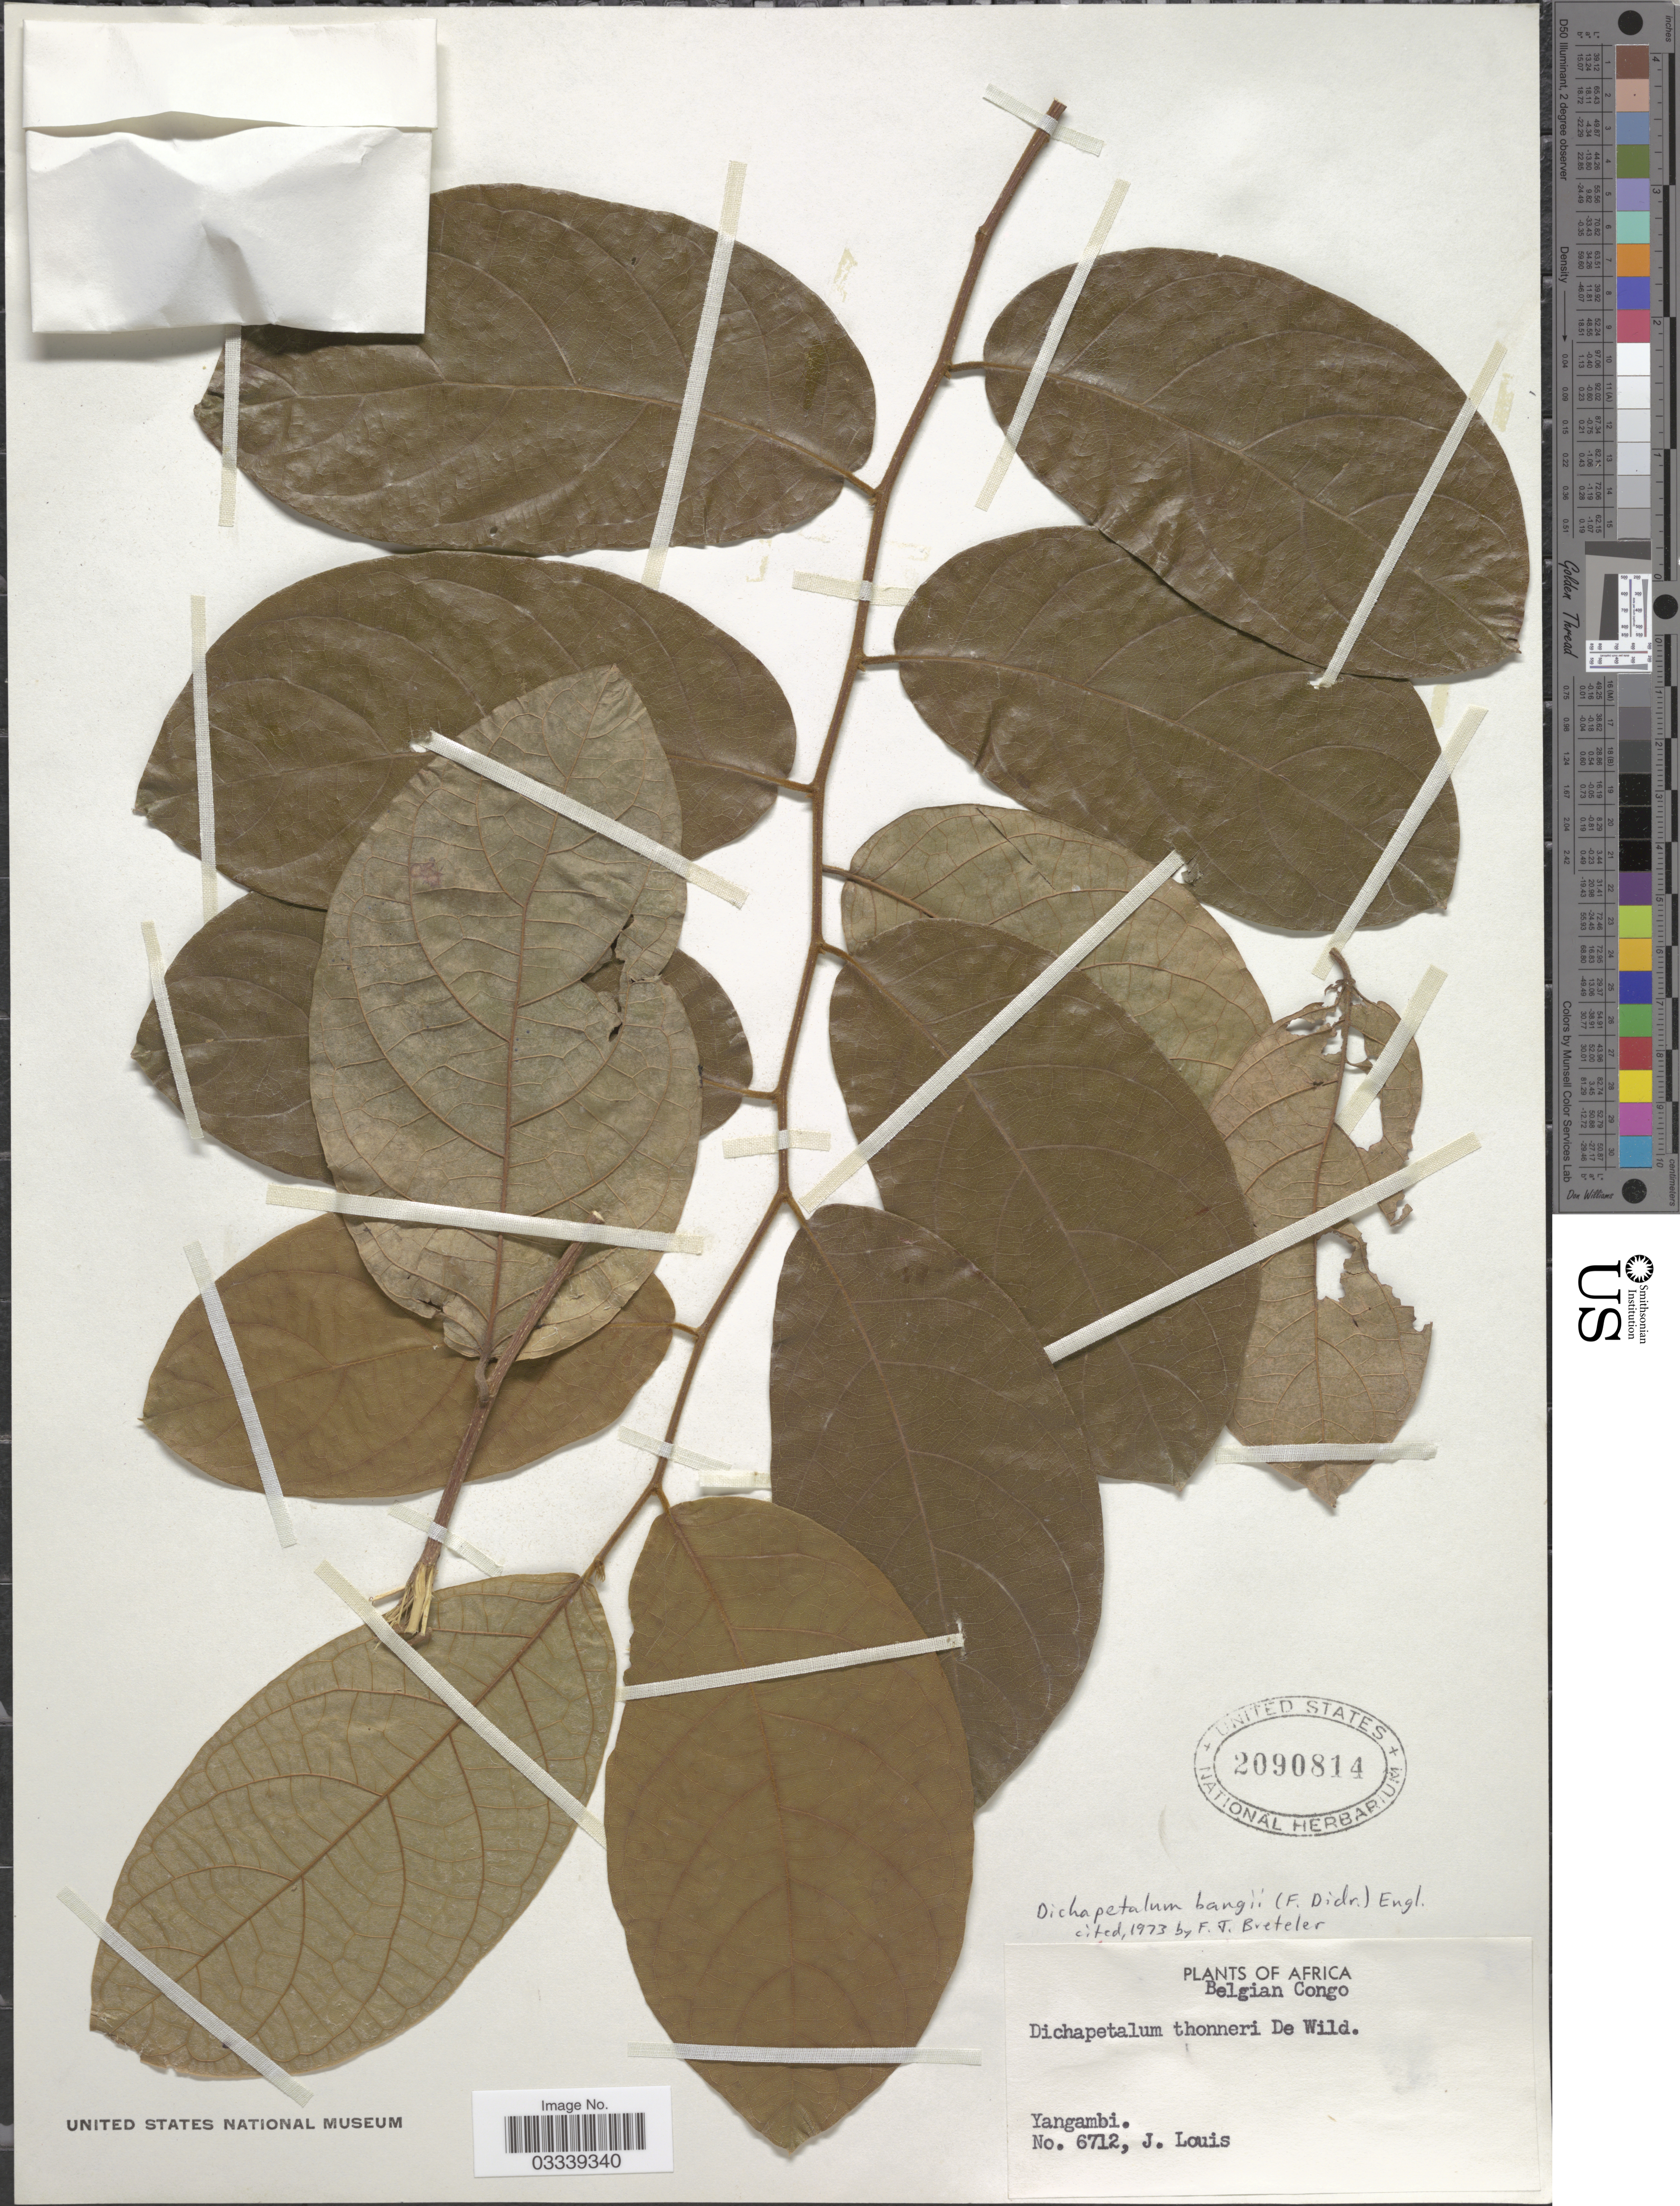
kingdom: Plantae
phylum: Tracheophyta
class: Magnoliopsida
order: Malpighiales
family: Dichapetalaceae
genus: Dichapetalum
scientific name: Dichapetalum bangii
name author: (Didr.) Engl.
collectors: J. Louis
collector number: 6712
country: Congo, Democratic Republic of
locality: Belgian Congo, Yangambi.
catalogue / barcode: US 2090814